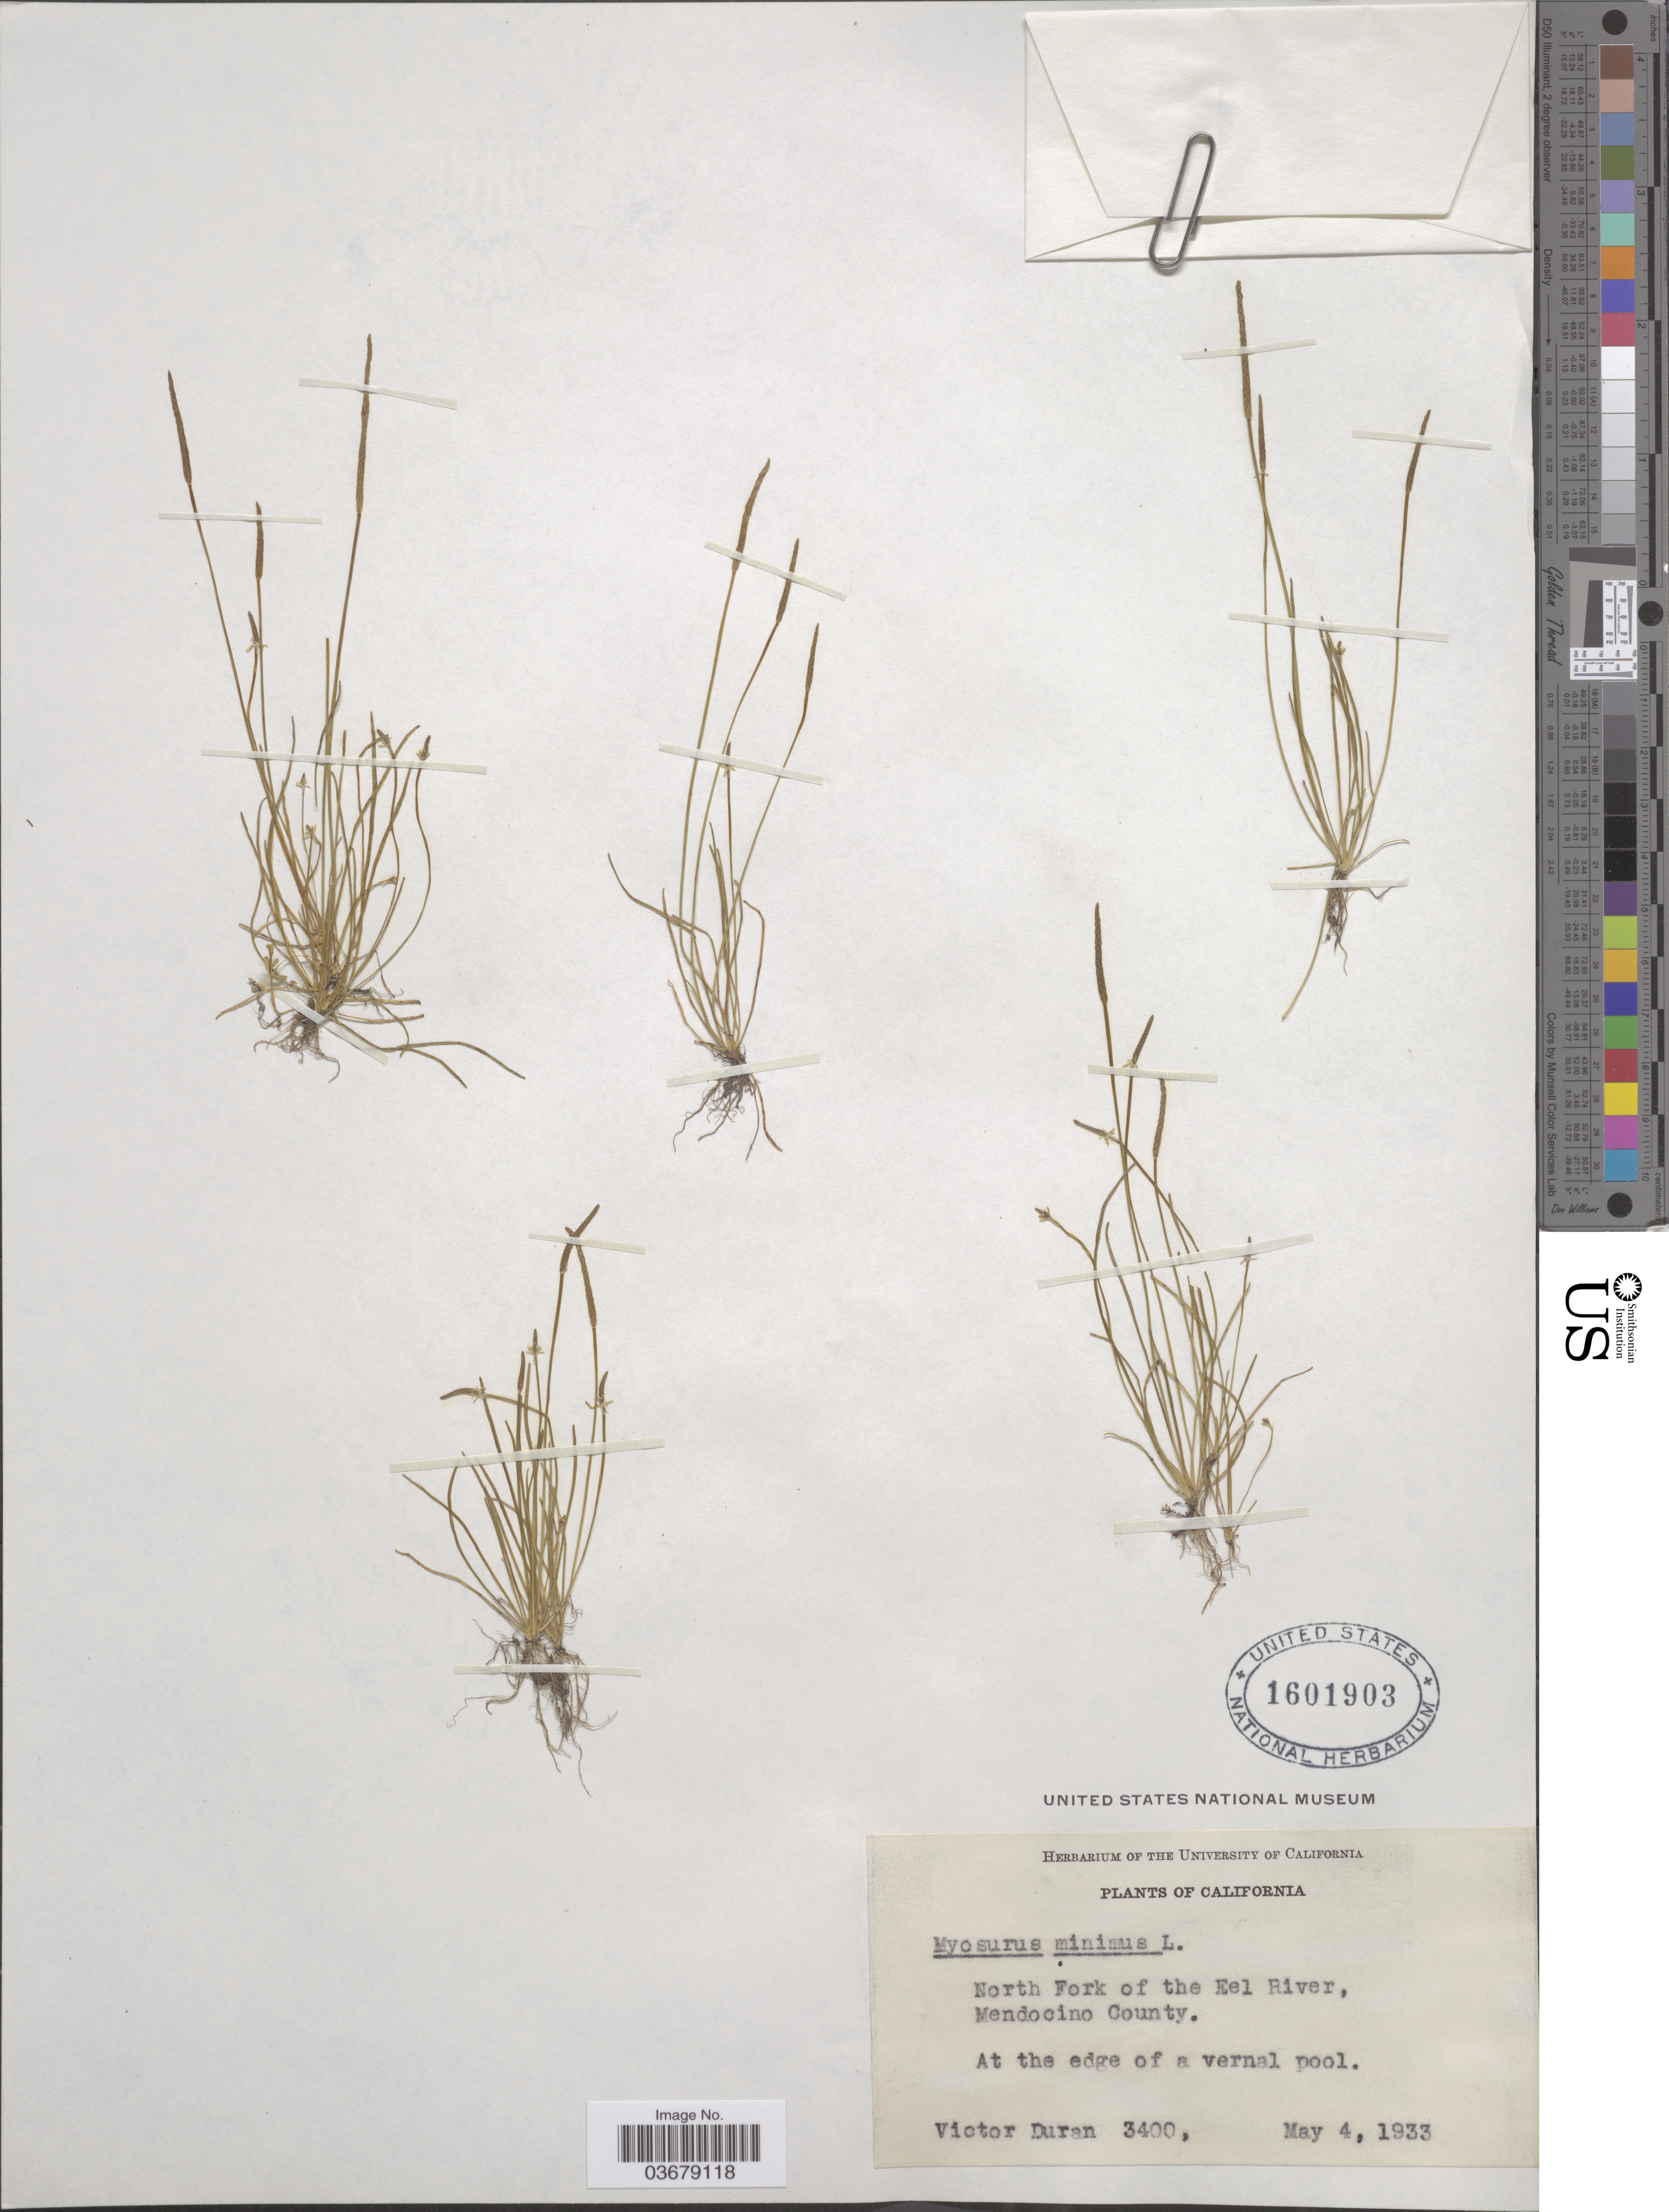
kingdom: Plantae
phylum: Tracheophyta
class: Magnoliopsida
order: Ranunculales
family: Ranunculaceae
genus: Myosurus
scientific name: Myosurus minimus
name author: L.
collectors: V. Duran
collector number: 3400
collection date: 1933-05-04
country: United States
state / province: California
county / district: Mendocino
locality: North Fork of the Eel River, Mendocino County. At the edge of a vernal pool.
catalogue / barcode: US 1601903